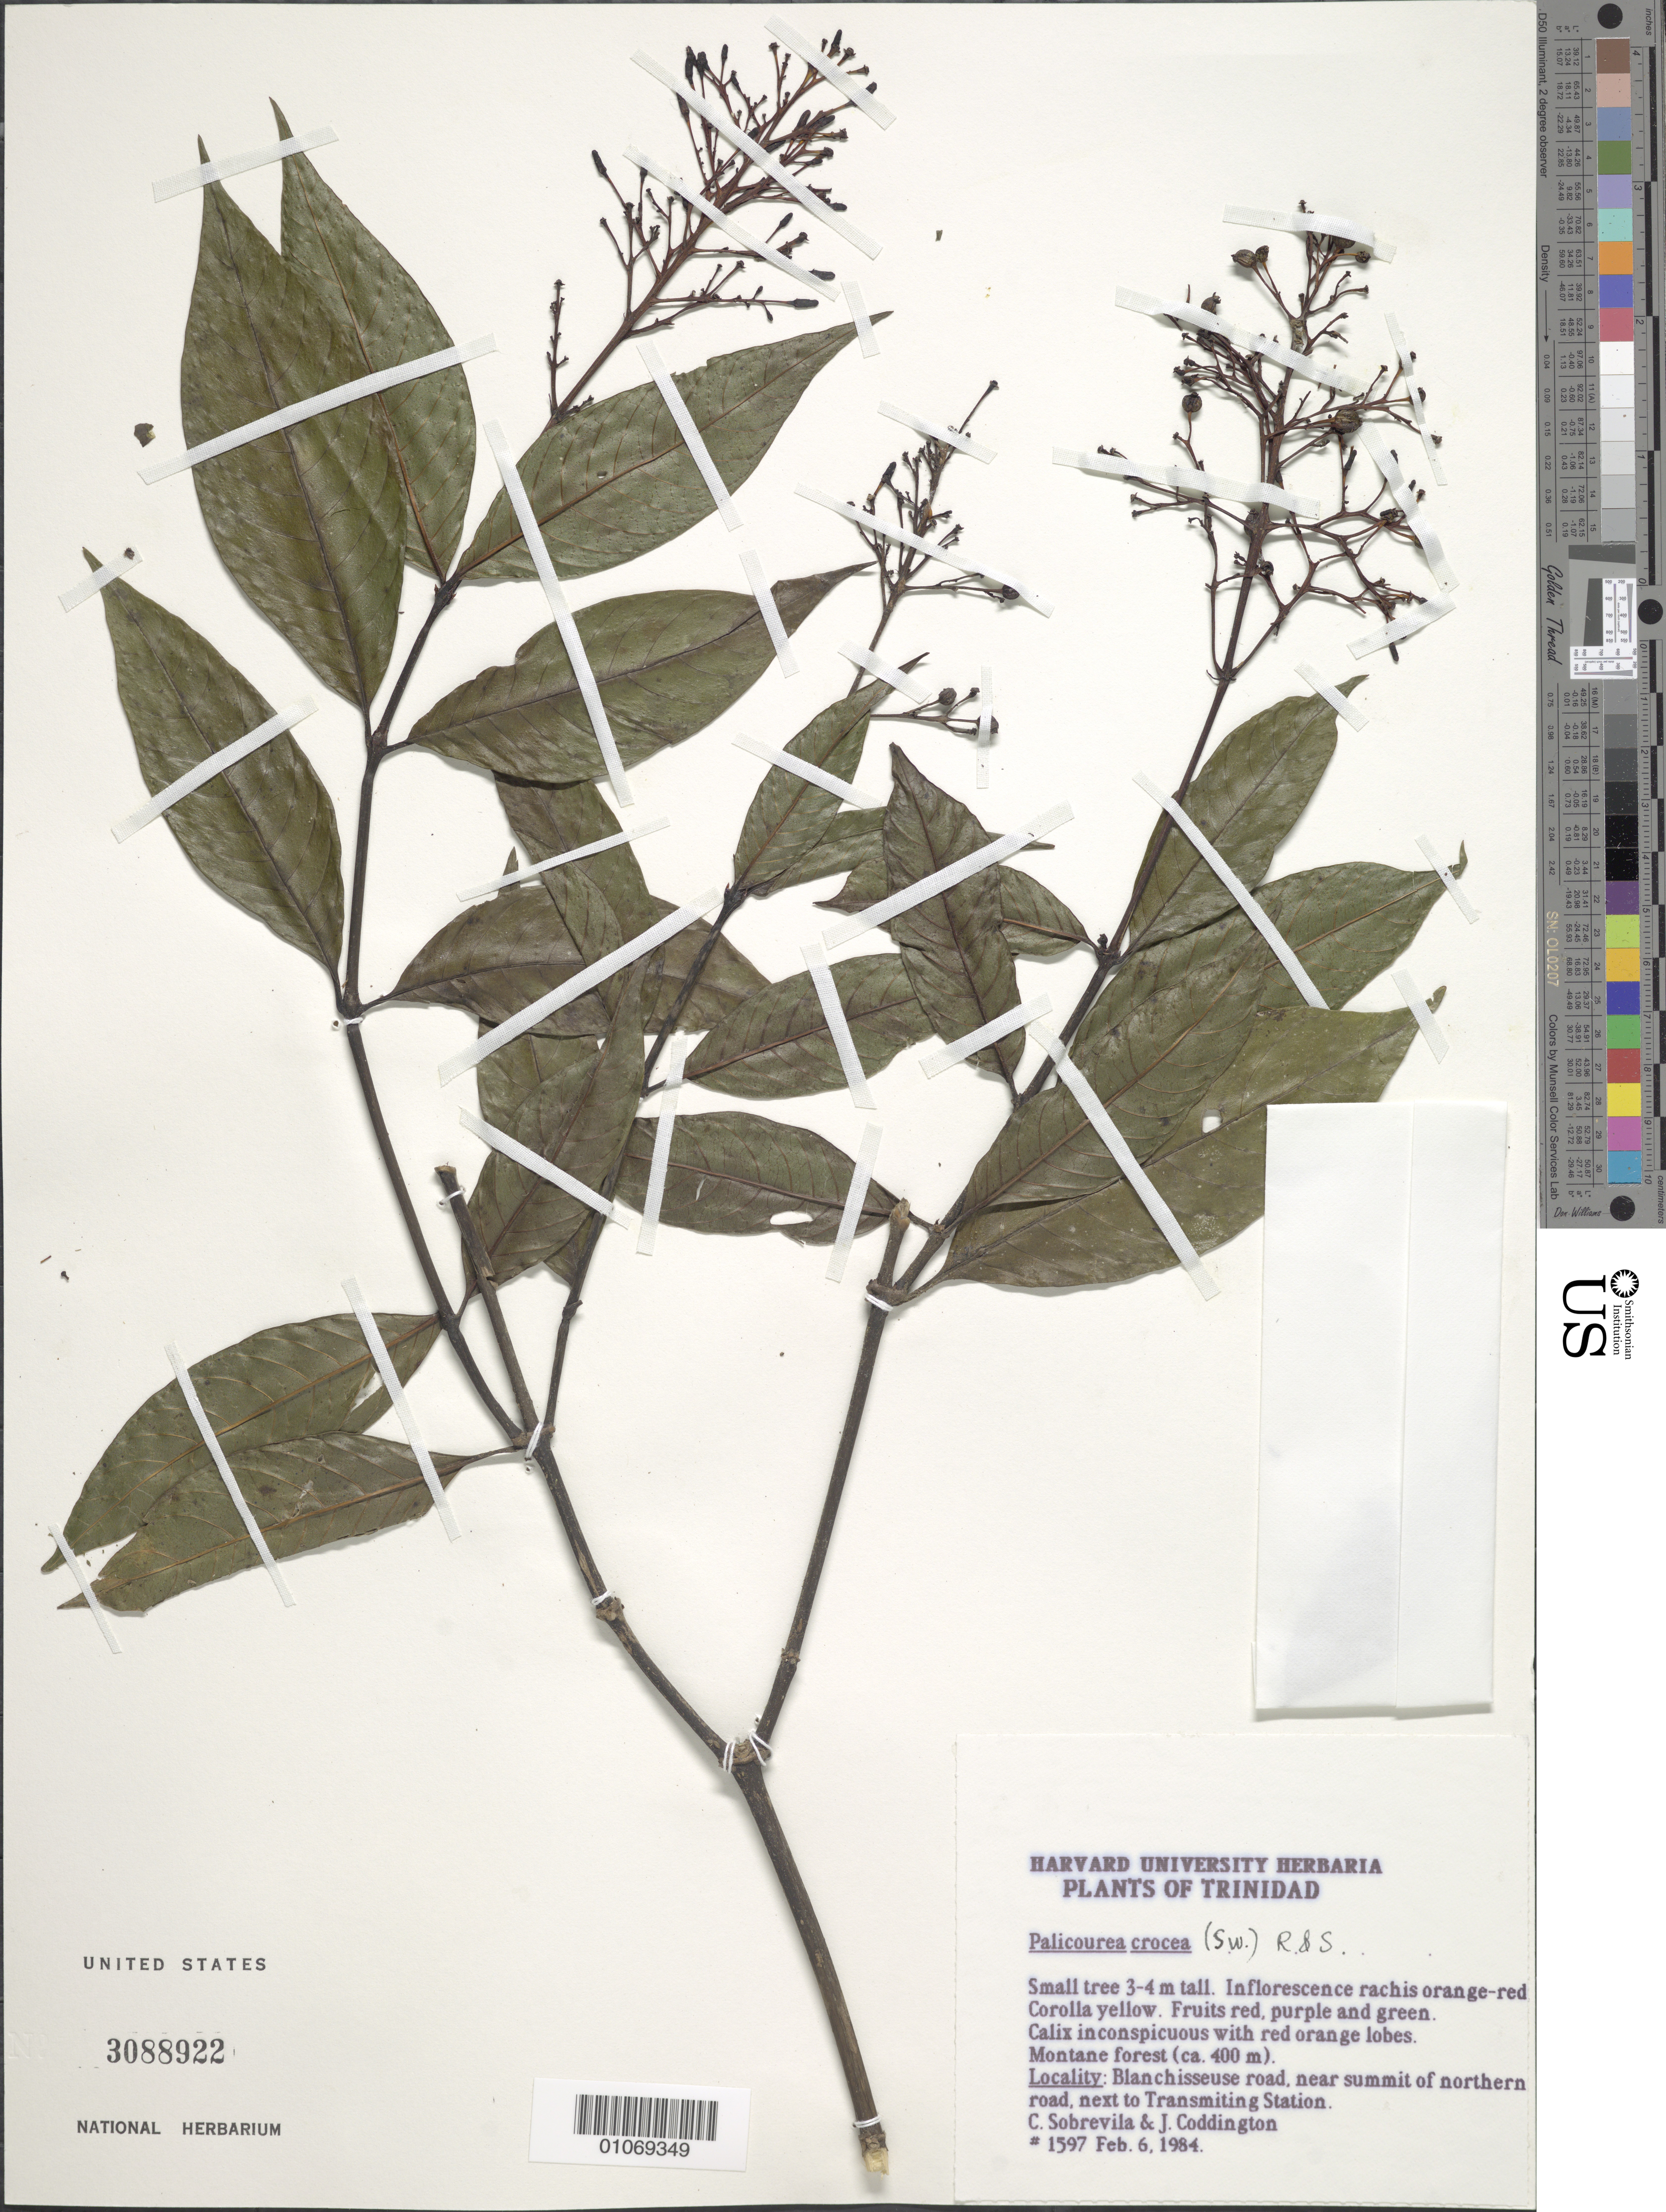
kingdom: Plantae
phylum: Tracheophyta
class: Magnoliopsida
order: Gentianales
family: Rubiaceae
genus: Palicourea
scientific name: Palicourea crocea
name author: (Sw.) Schult.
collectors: C. Sobrevila & J. Coddington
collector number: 1597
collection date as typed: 06 Feb 1984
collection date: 1984-02-06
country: Trinidad and Tobago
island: Trinidad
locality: Montane Forest. Blanchisseuse road, near summit of northern road, next to Transmiting Station.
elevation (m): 400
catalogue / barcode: US 3088922